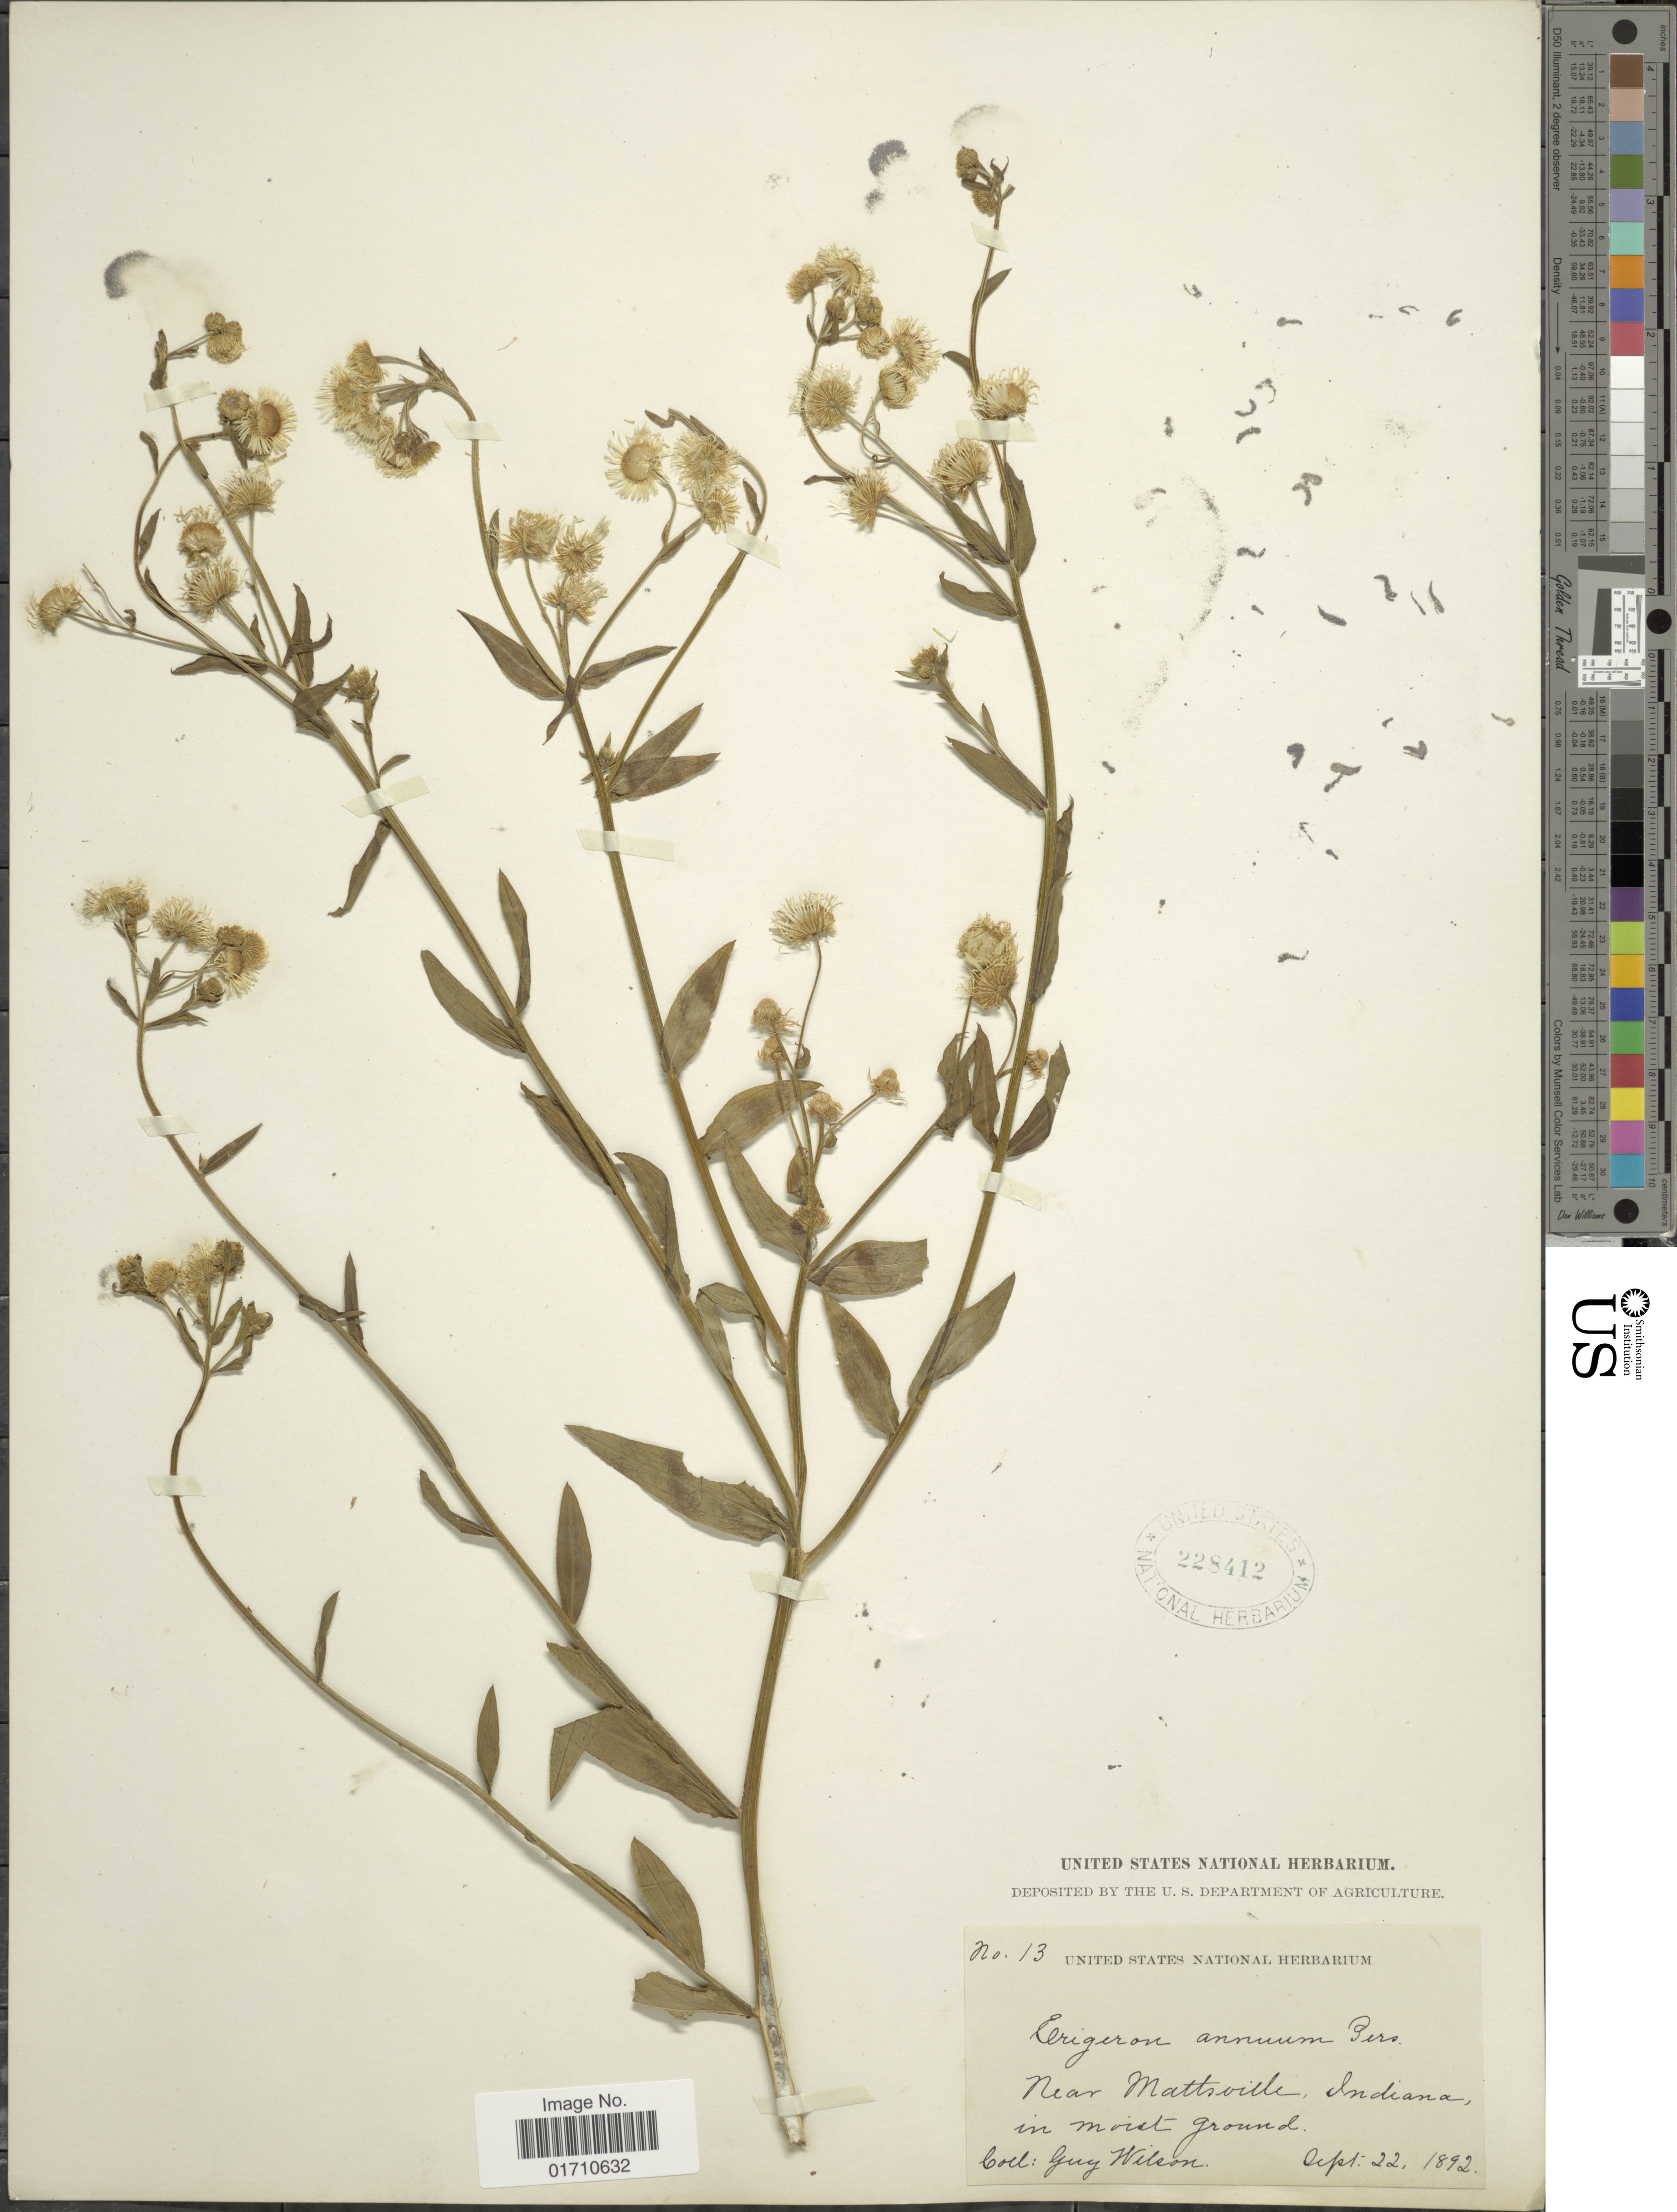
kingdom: Plantae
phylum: Tracheophyta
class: Magnoliopsida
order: Asterales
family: Asteraceae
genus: Erigeron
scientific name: Erigeron annuus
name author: (L.) Pers.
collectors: G. Wilson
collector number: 13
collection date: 1892-09-22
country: United States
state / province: Indiana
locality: Near Matssville, in moist ground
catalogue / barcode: US 228412